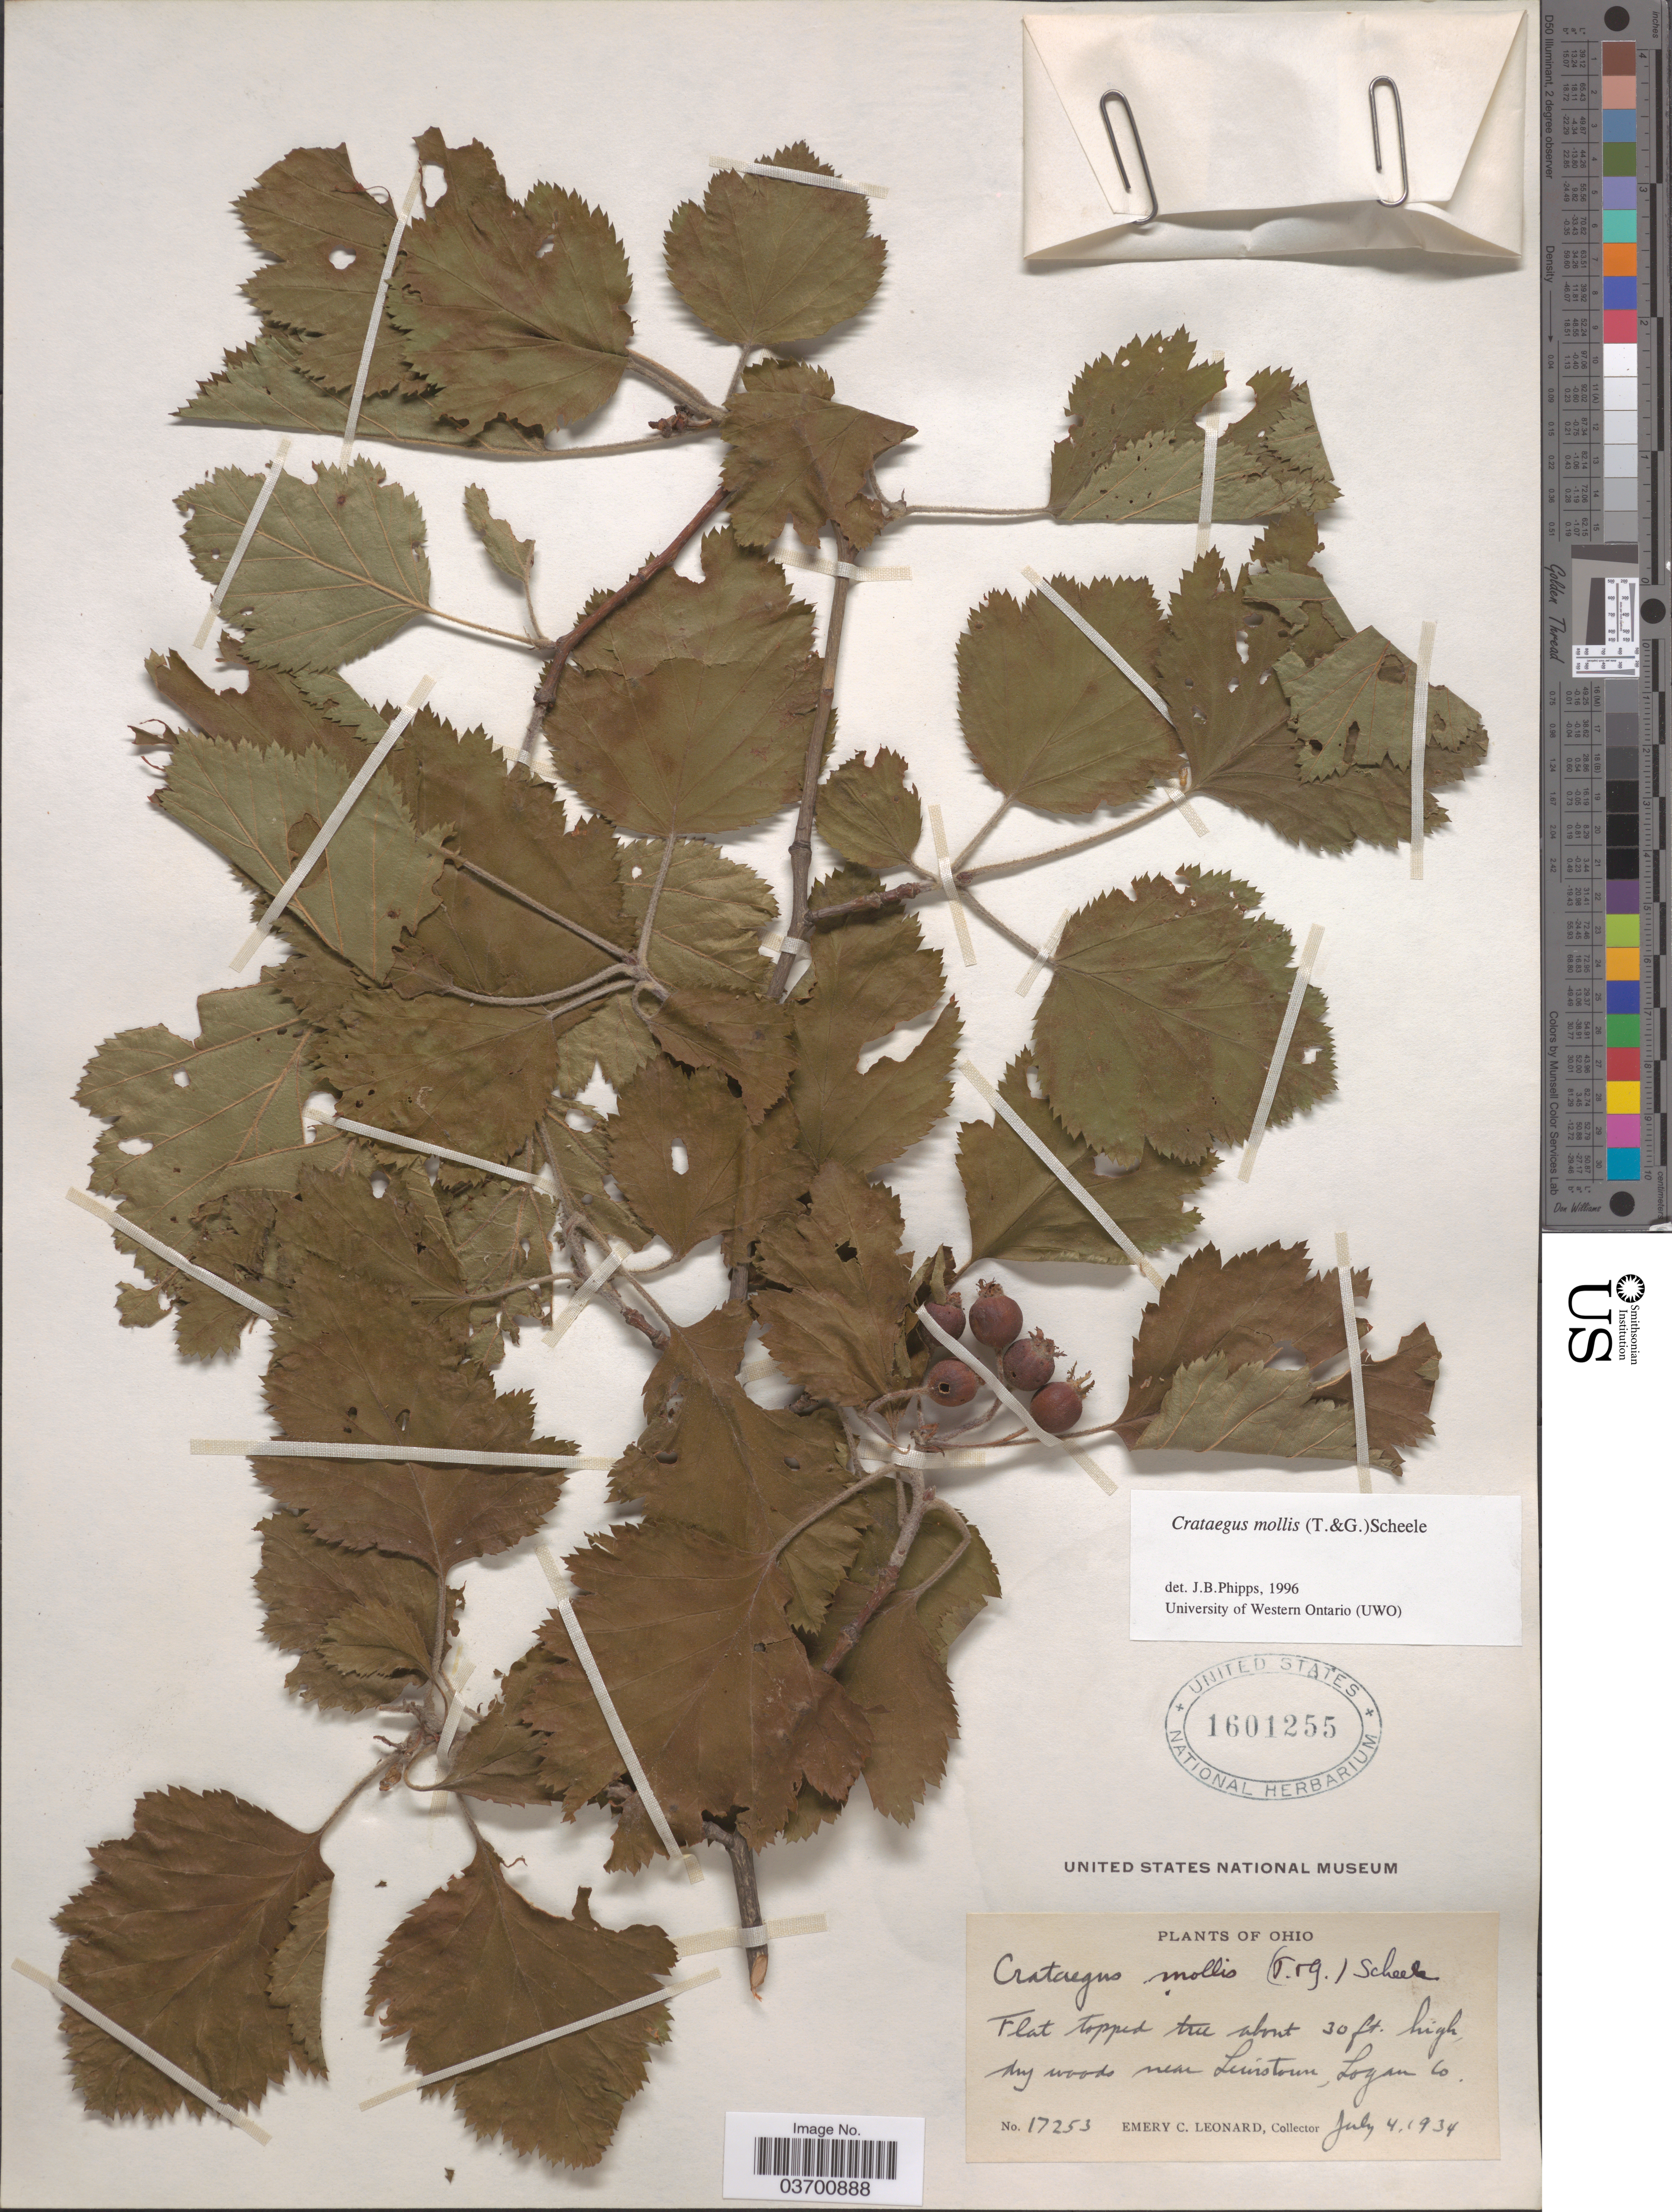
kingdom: Plantae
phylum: Tracheophyta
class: Magnoliopsida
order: Rosales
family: Rosaceae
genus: Crataegus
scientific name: Crataegus mollis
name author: (Torr. & A. Gray) Scheele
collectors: E. C. Leonard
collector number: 17253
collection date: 1934-07-04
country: United States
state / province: Ohio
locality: Dry woods near Lewiston, Logan Co.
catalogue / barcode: US 1601255